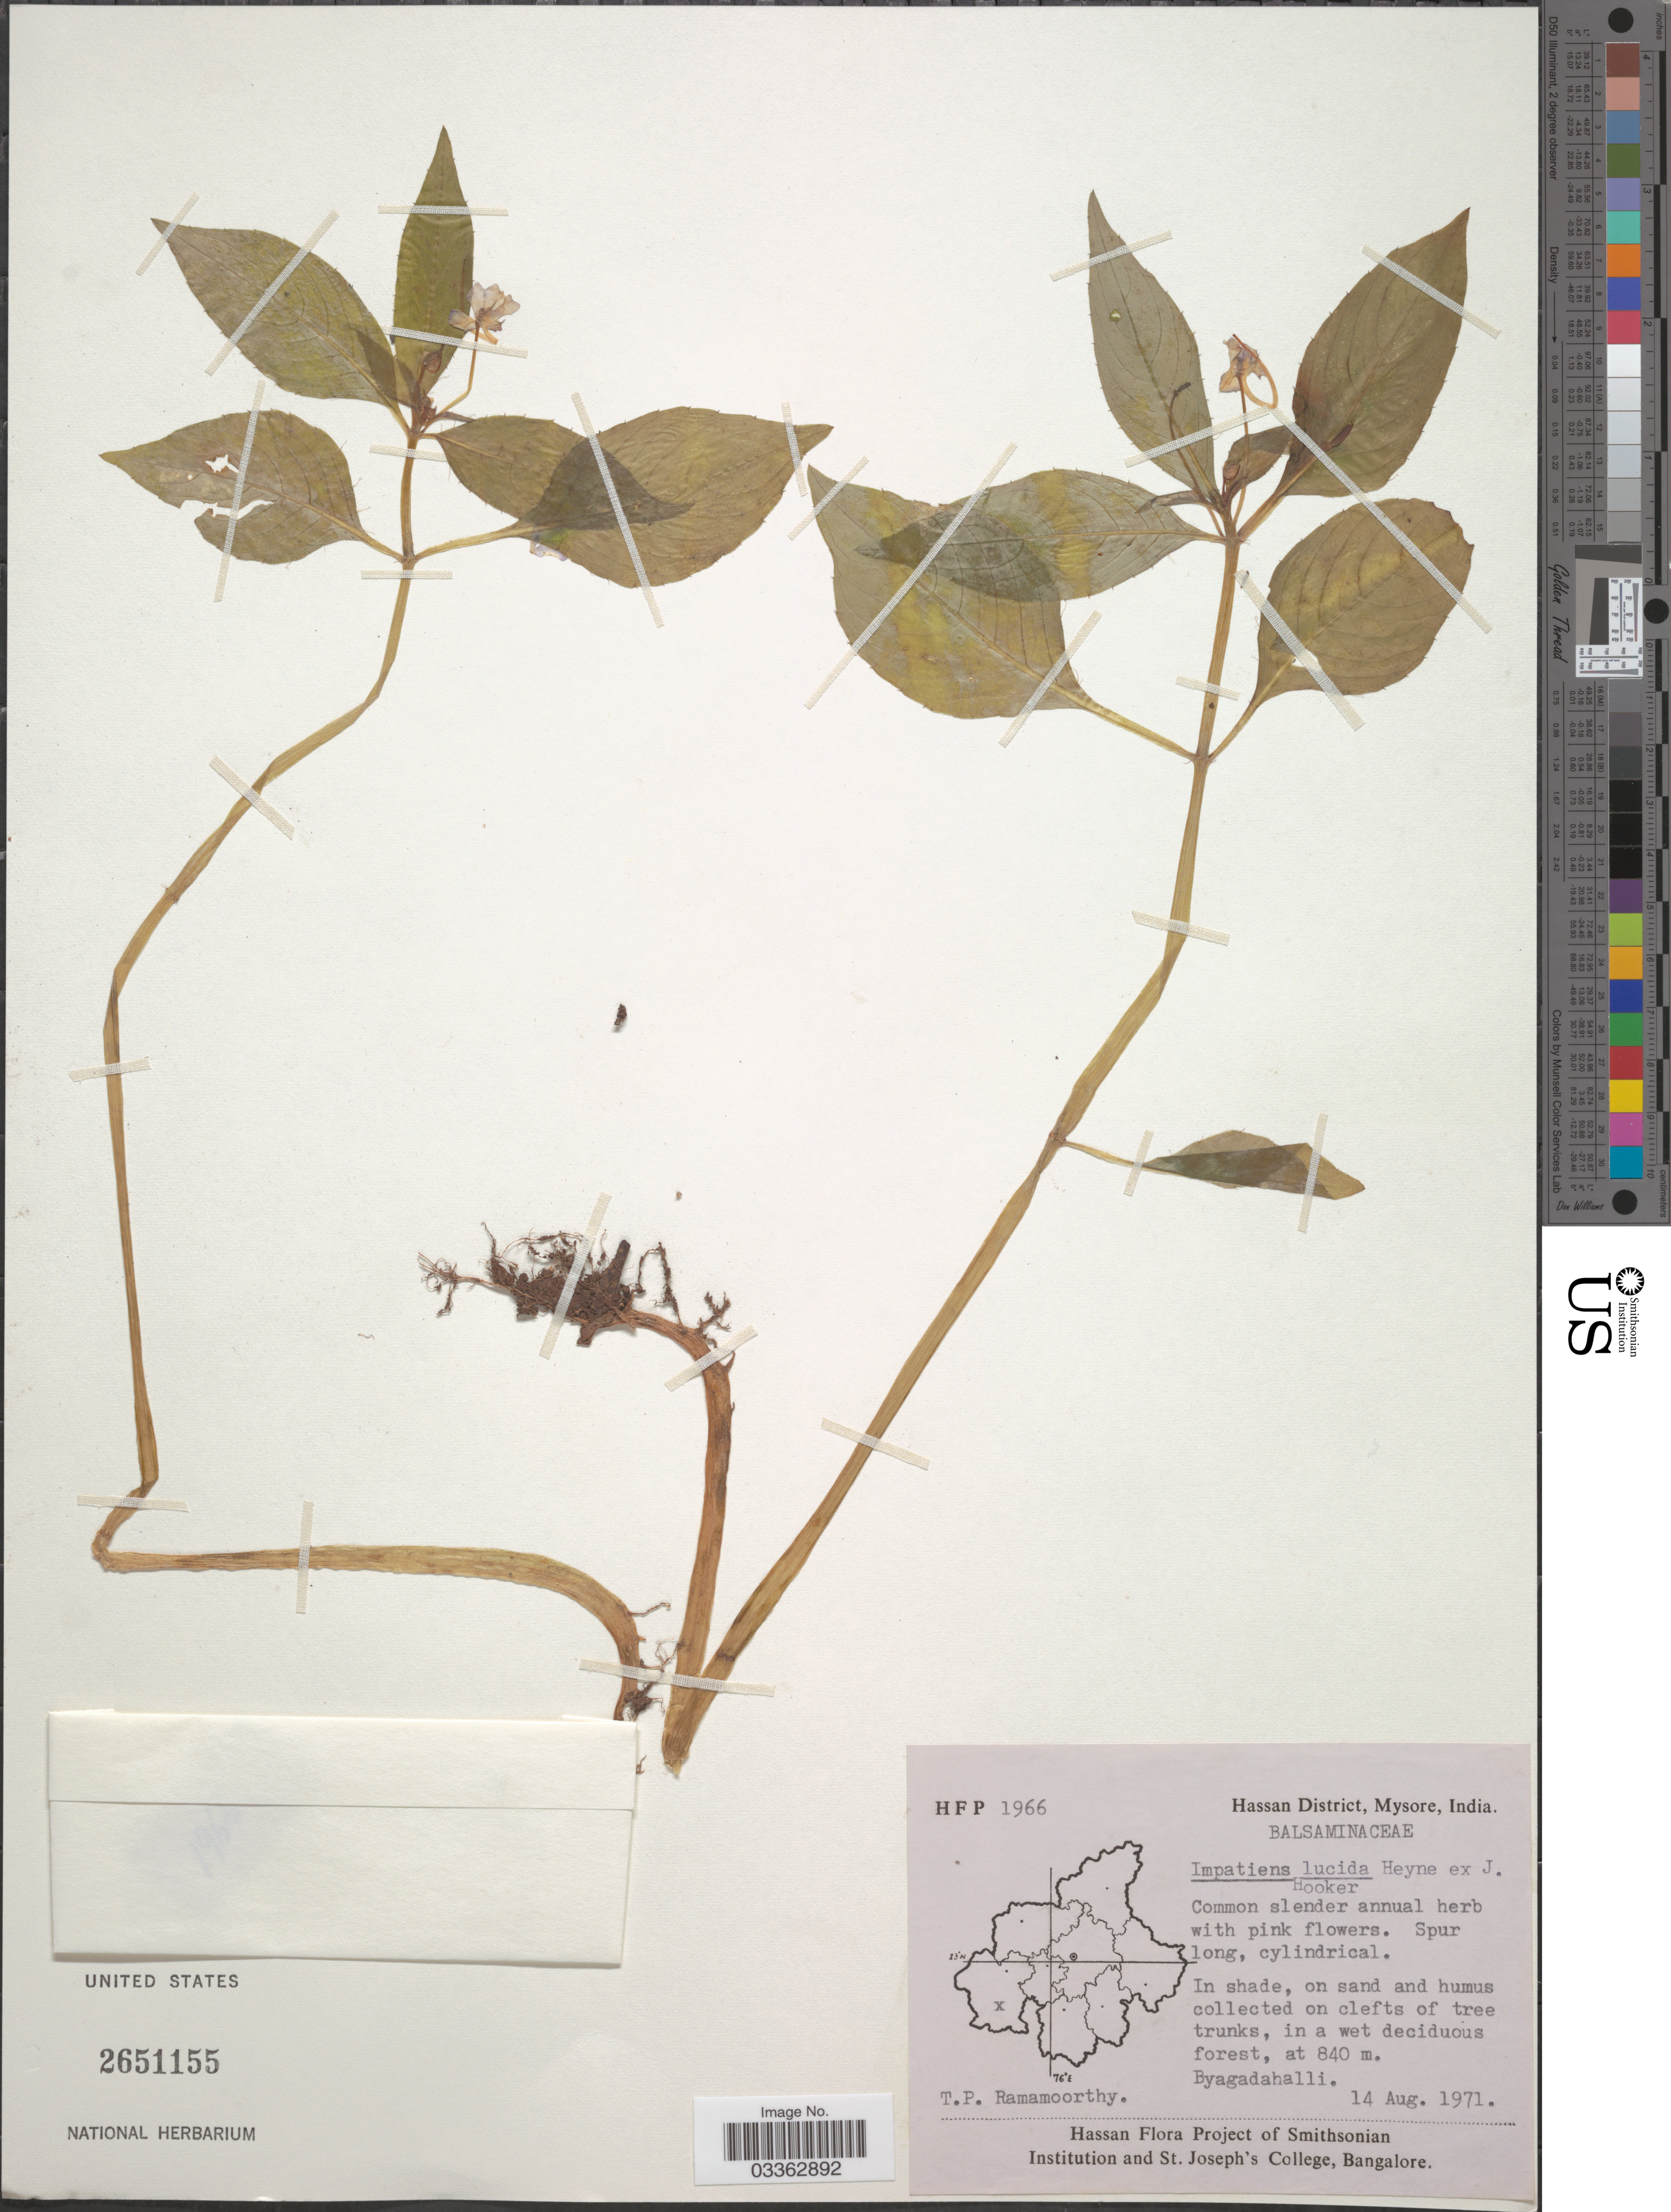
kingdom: Plantae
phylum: Tracheophyta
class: Magnoliopsida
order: Ericales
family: Balsaminaceae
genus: Impatiens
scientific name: Impatiens lucida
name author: B. Heyne ex Hook. f.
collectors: T. P. Ramamoorthy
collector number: HFP 1966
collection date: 1971-08-14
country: India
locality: Hassan District, Mysore. Byagadahalli.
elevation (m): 840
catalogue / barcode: US 2651155